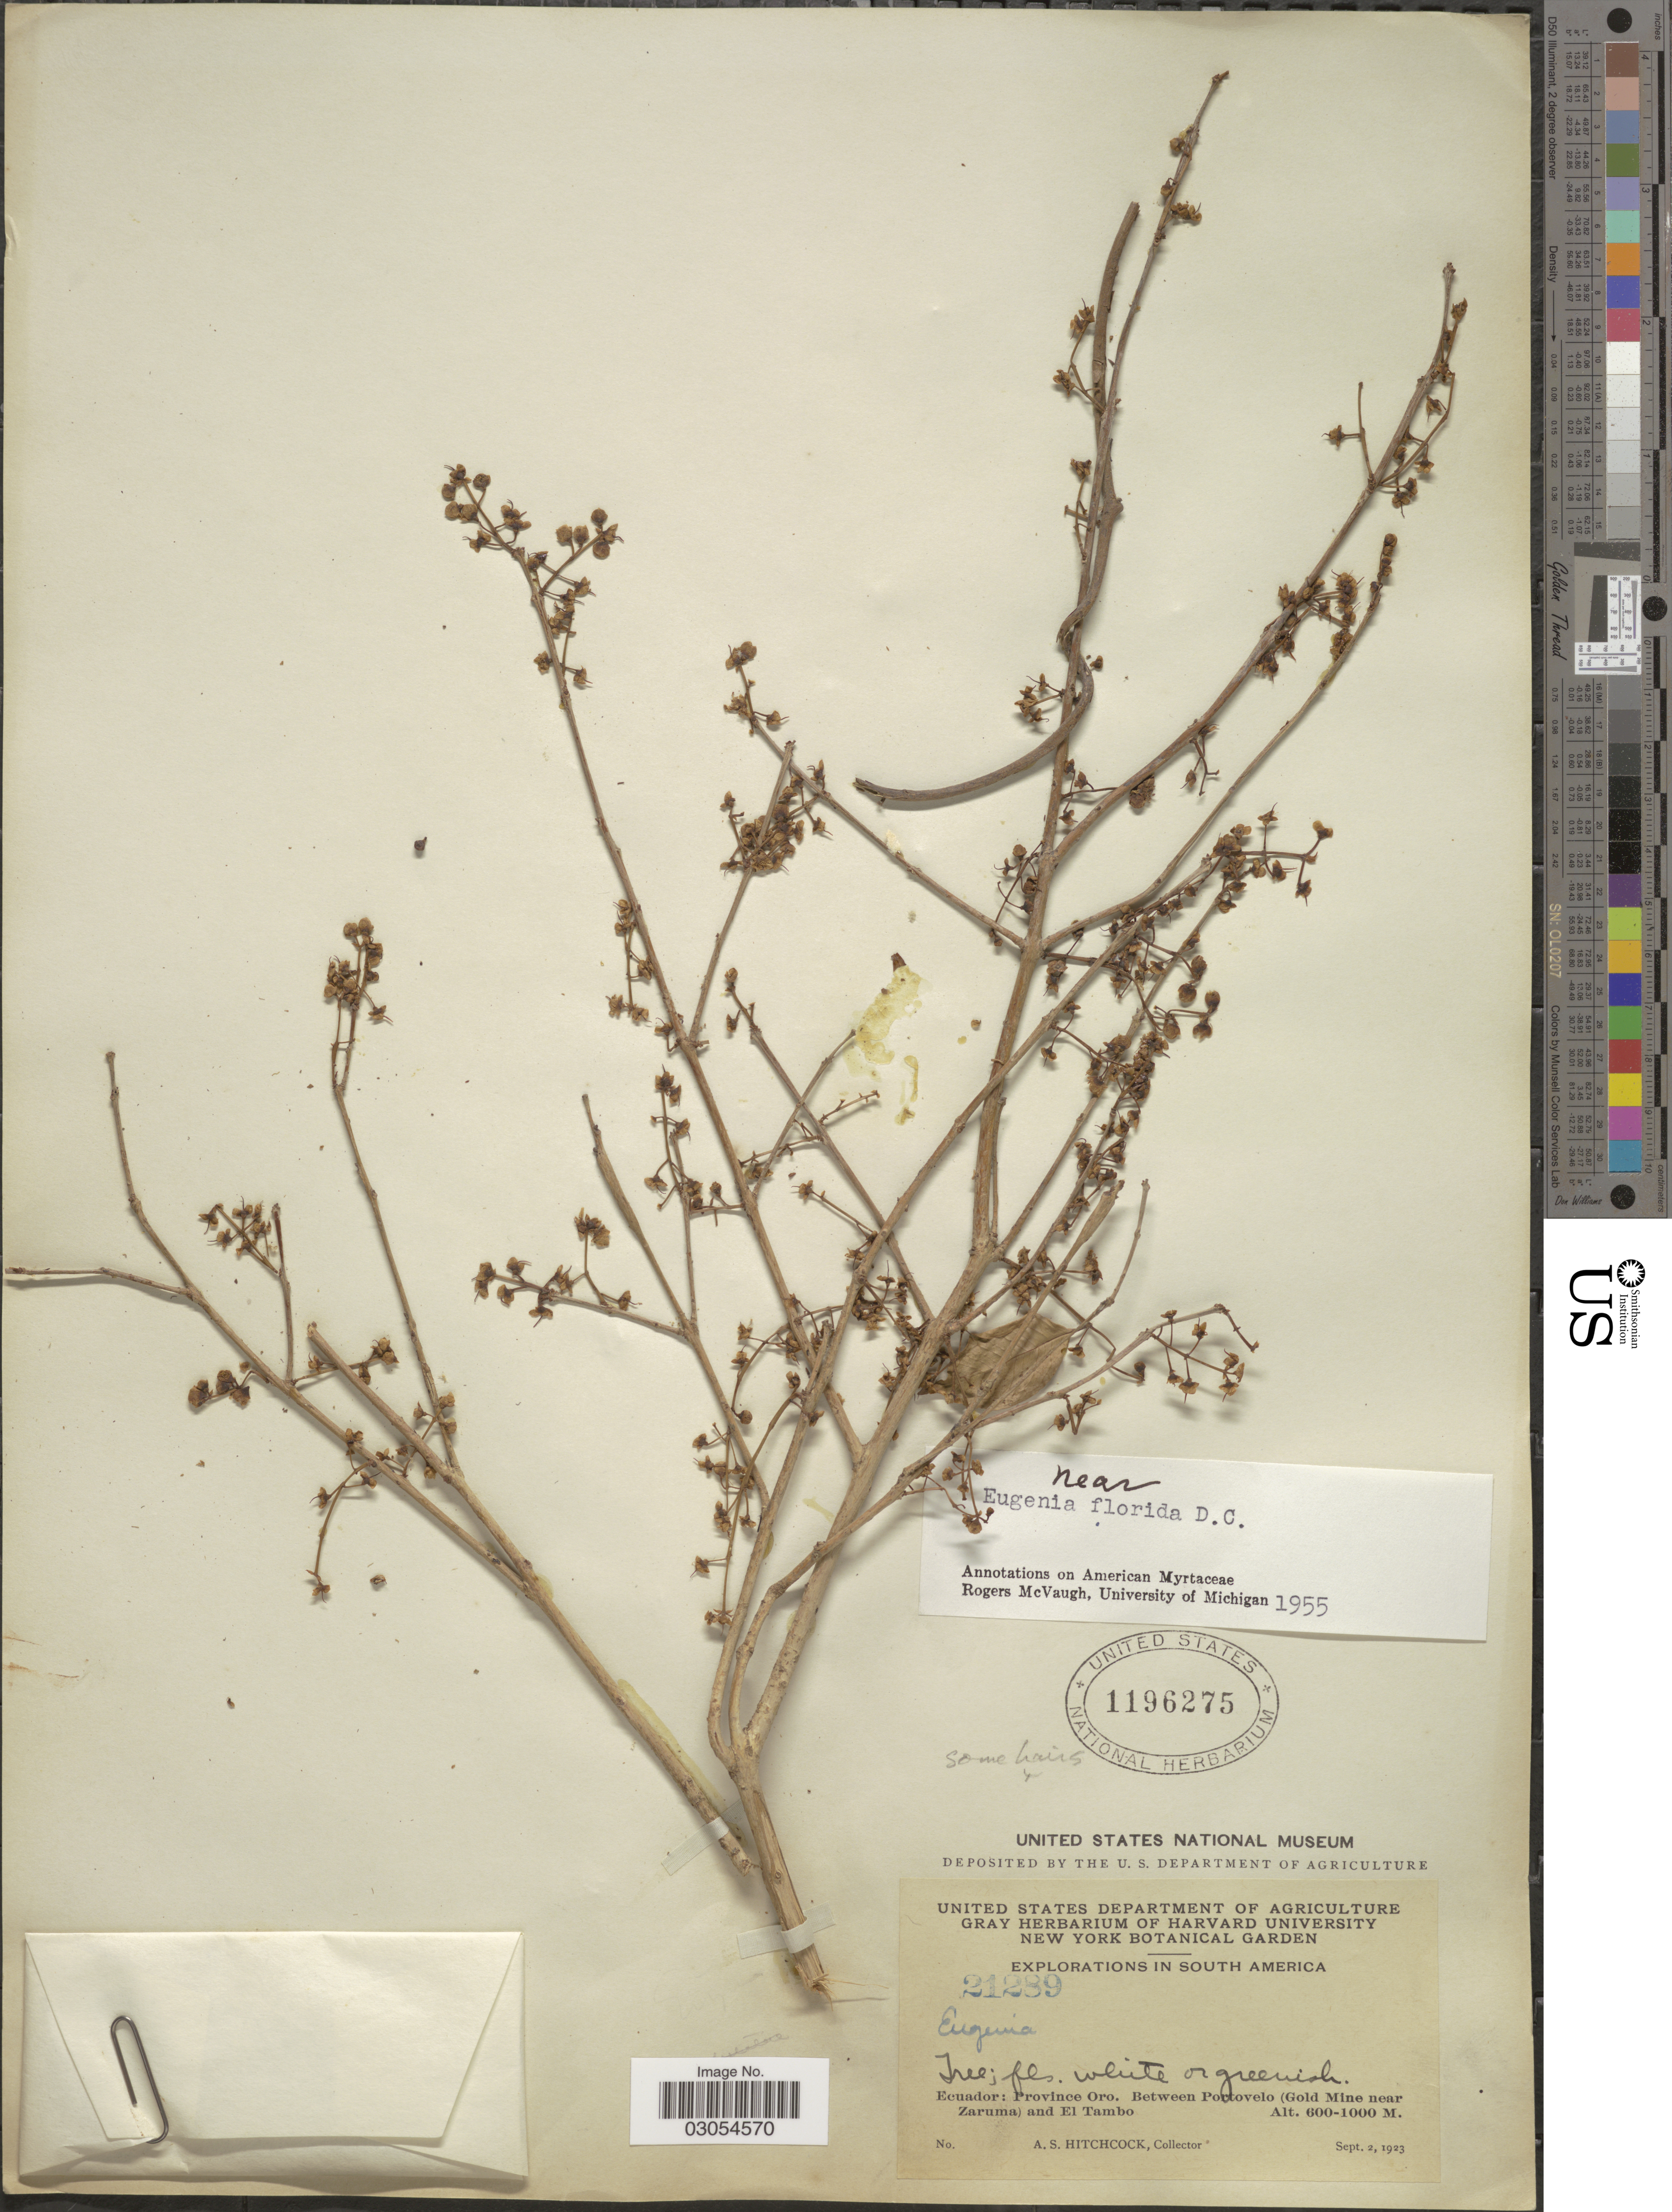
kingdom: Plantae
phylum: Tracheophyta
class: Magnoliopsida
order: Myrtales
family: Myrtaceae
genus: Eugenia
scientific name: Eugenia florida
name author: DC.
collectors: A. S. Hitchcock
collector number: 21289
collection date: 1923-09-02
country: Ecuador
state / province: El Oro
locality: Province Oro. Between Portovelo (Gold Mine near Zaruma) and El Tambo.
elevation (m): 600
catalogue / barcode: US 1196275